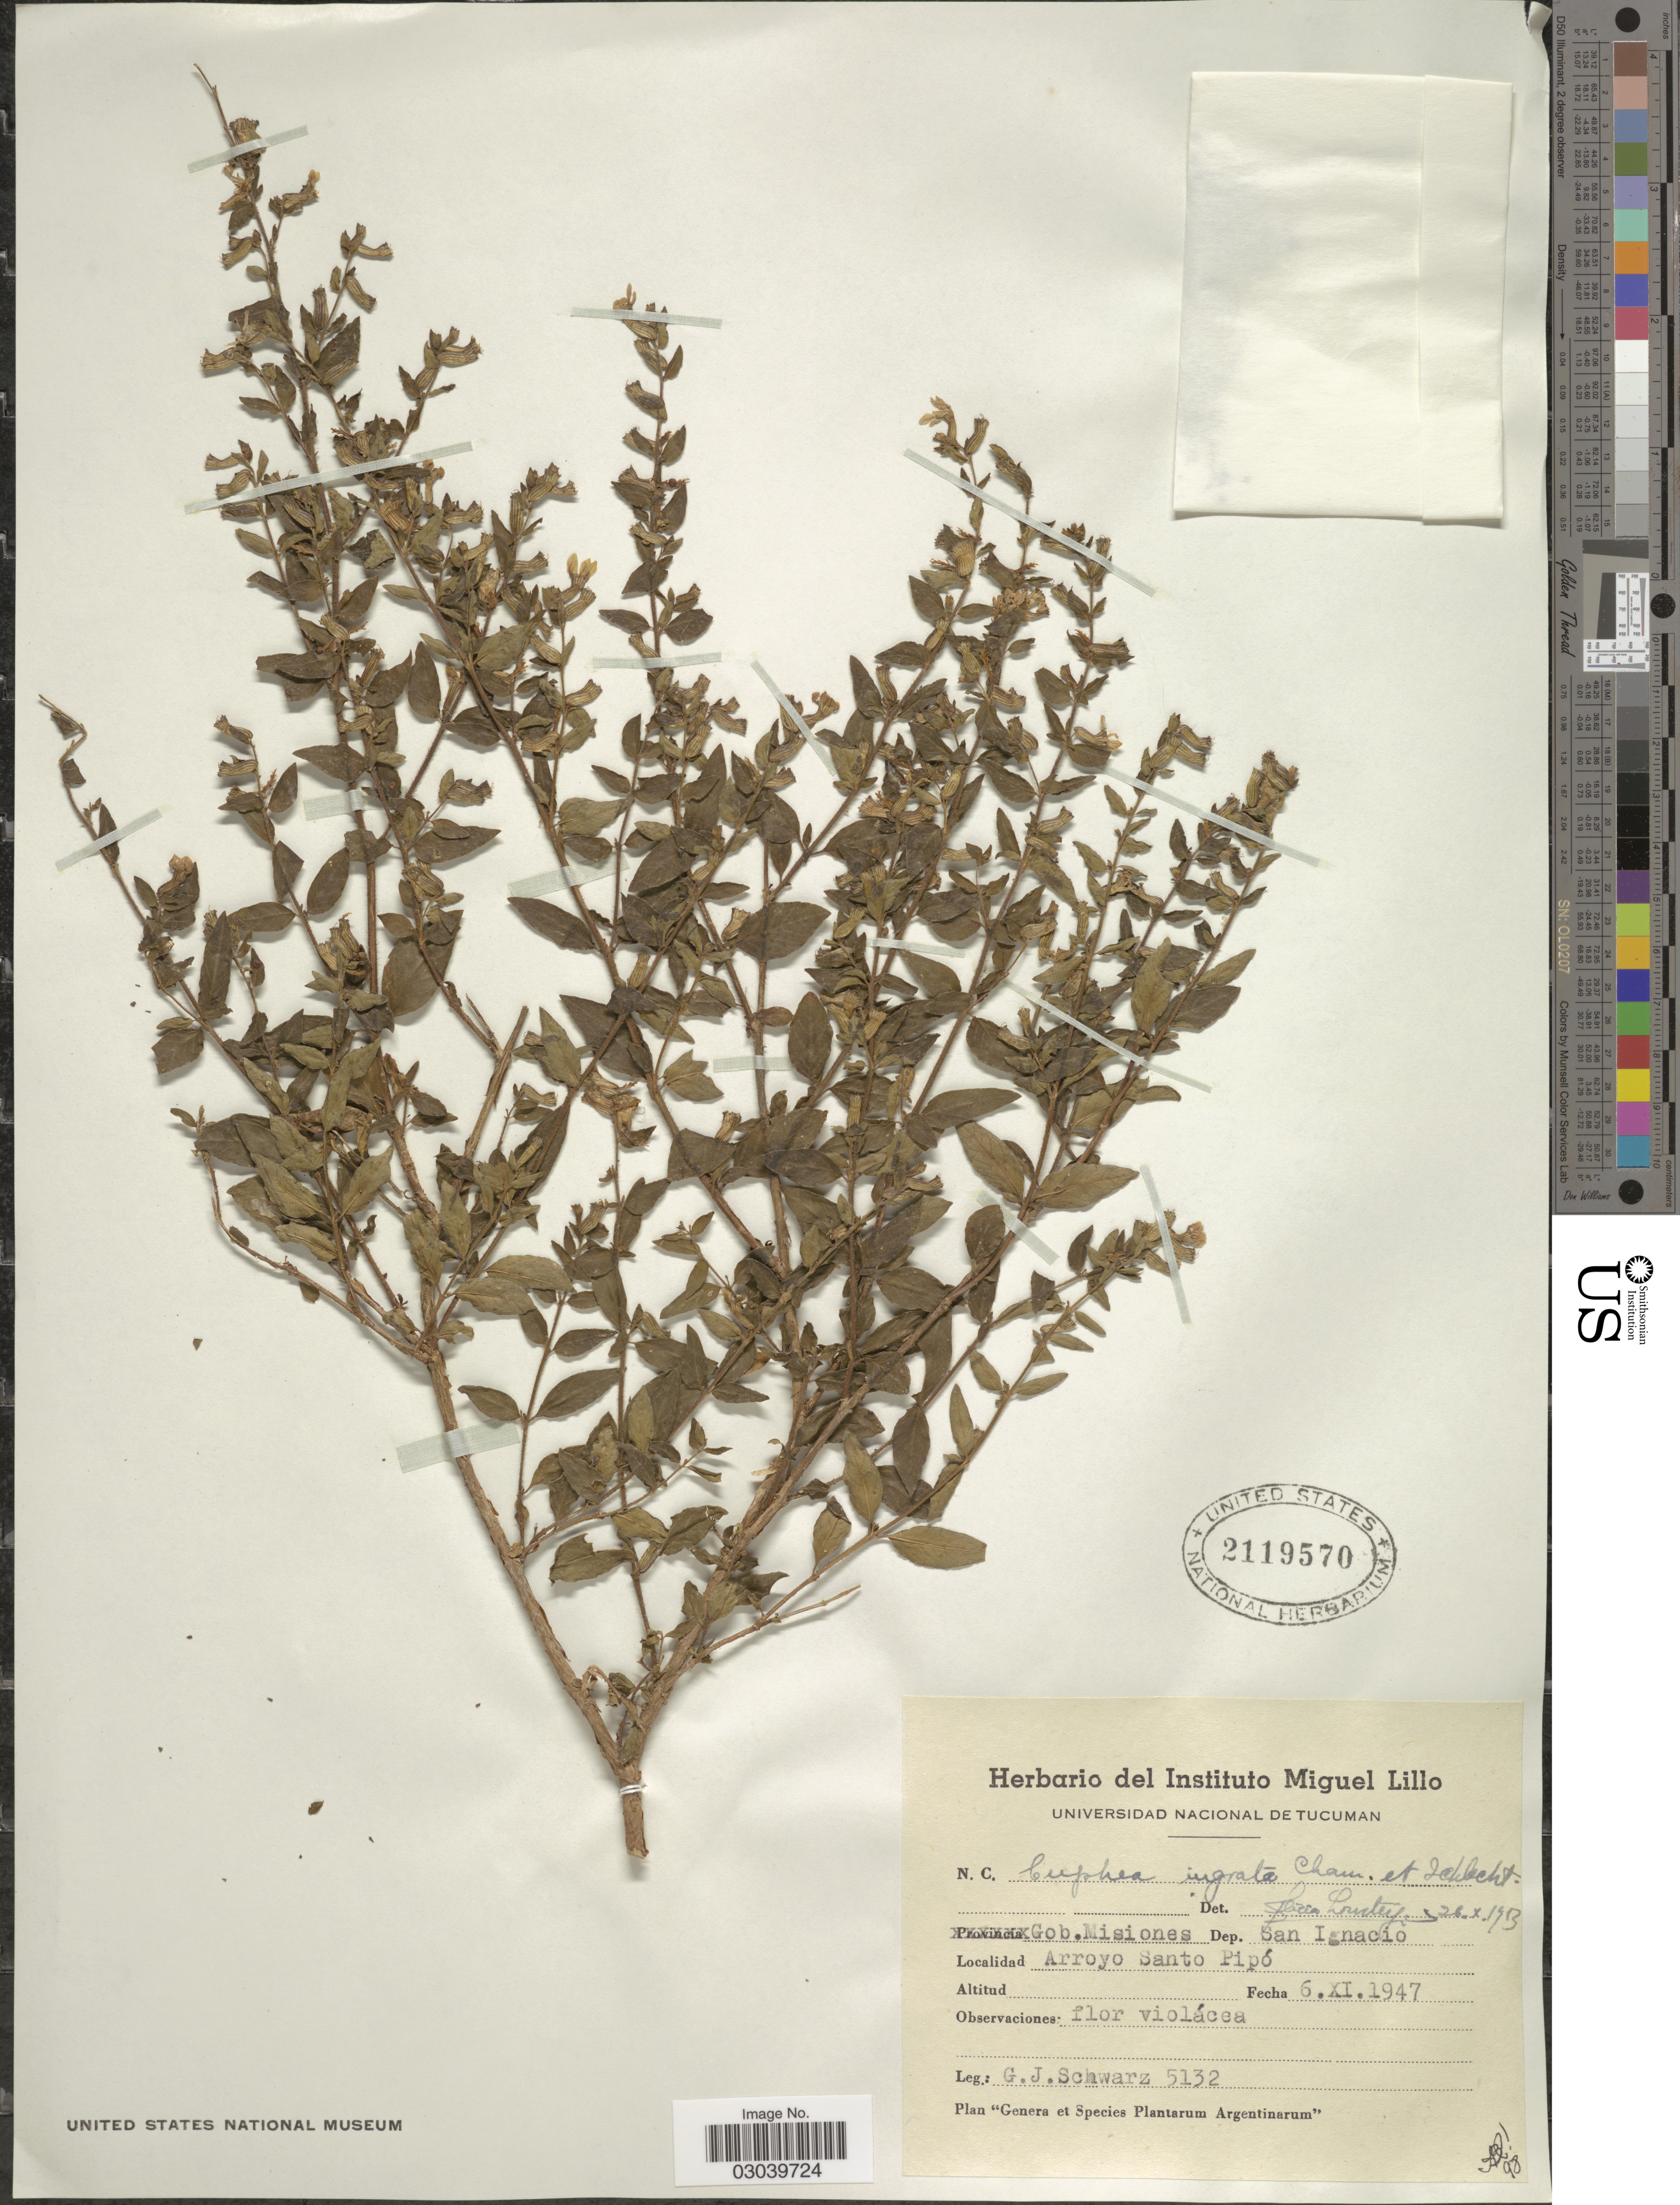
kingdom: Plantae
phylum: Tracheophyta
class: Magnoliopsida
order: Myrtales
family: Lythraceae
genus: Cuphea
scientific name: Cuphea ingrata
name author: Cham. & Schltdl.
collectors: G. J. Schwarz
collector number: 5132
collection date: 1947-11-06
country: Argentina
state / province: Misiones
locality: Gob. Misiones. Dep. San Ignacio. Arroyo Santo Pipó.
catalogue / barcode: US 2119570